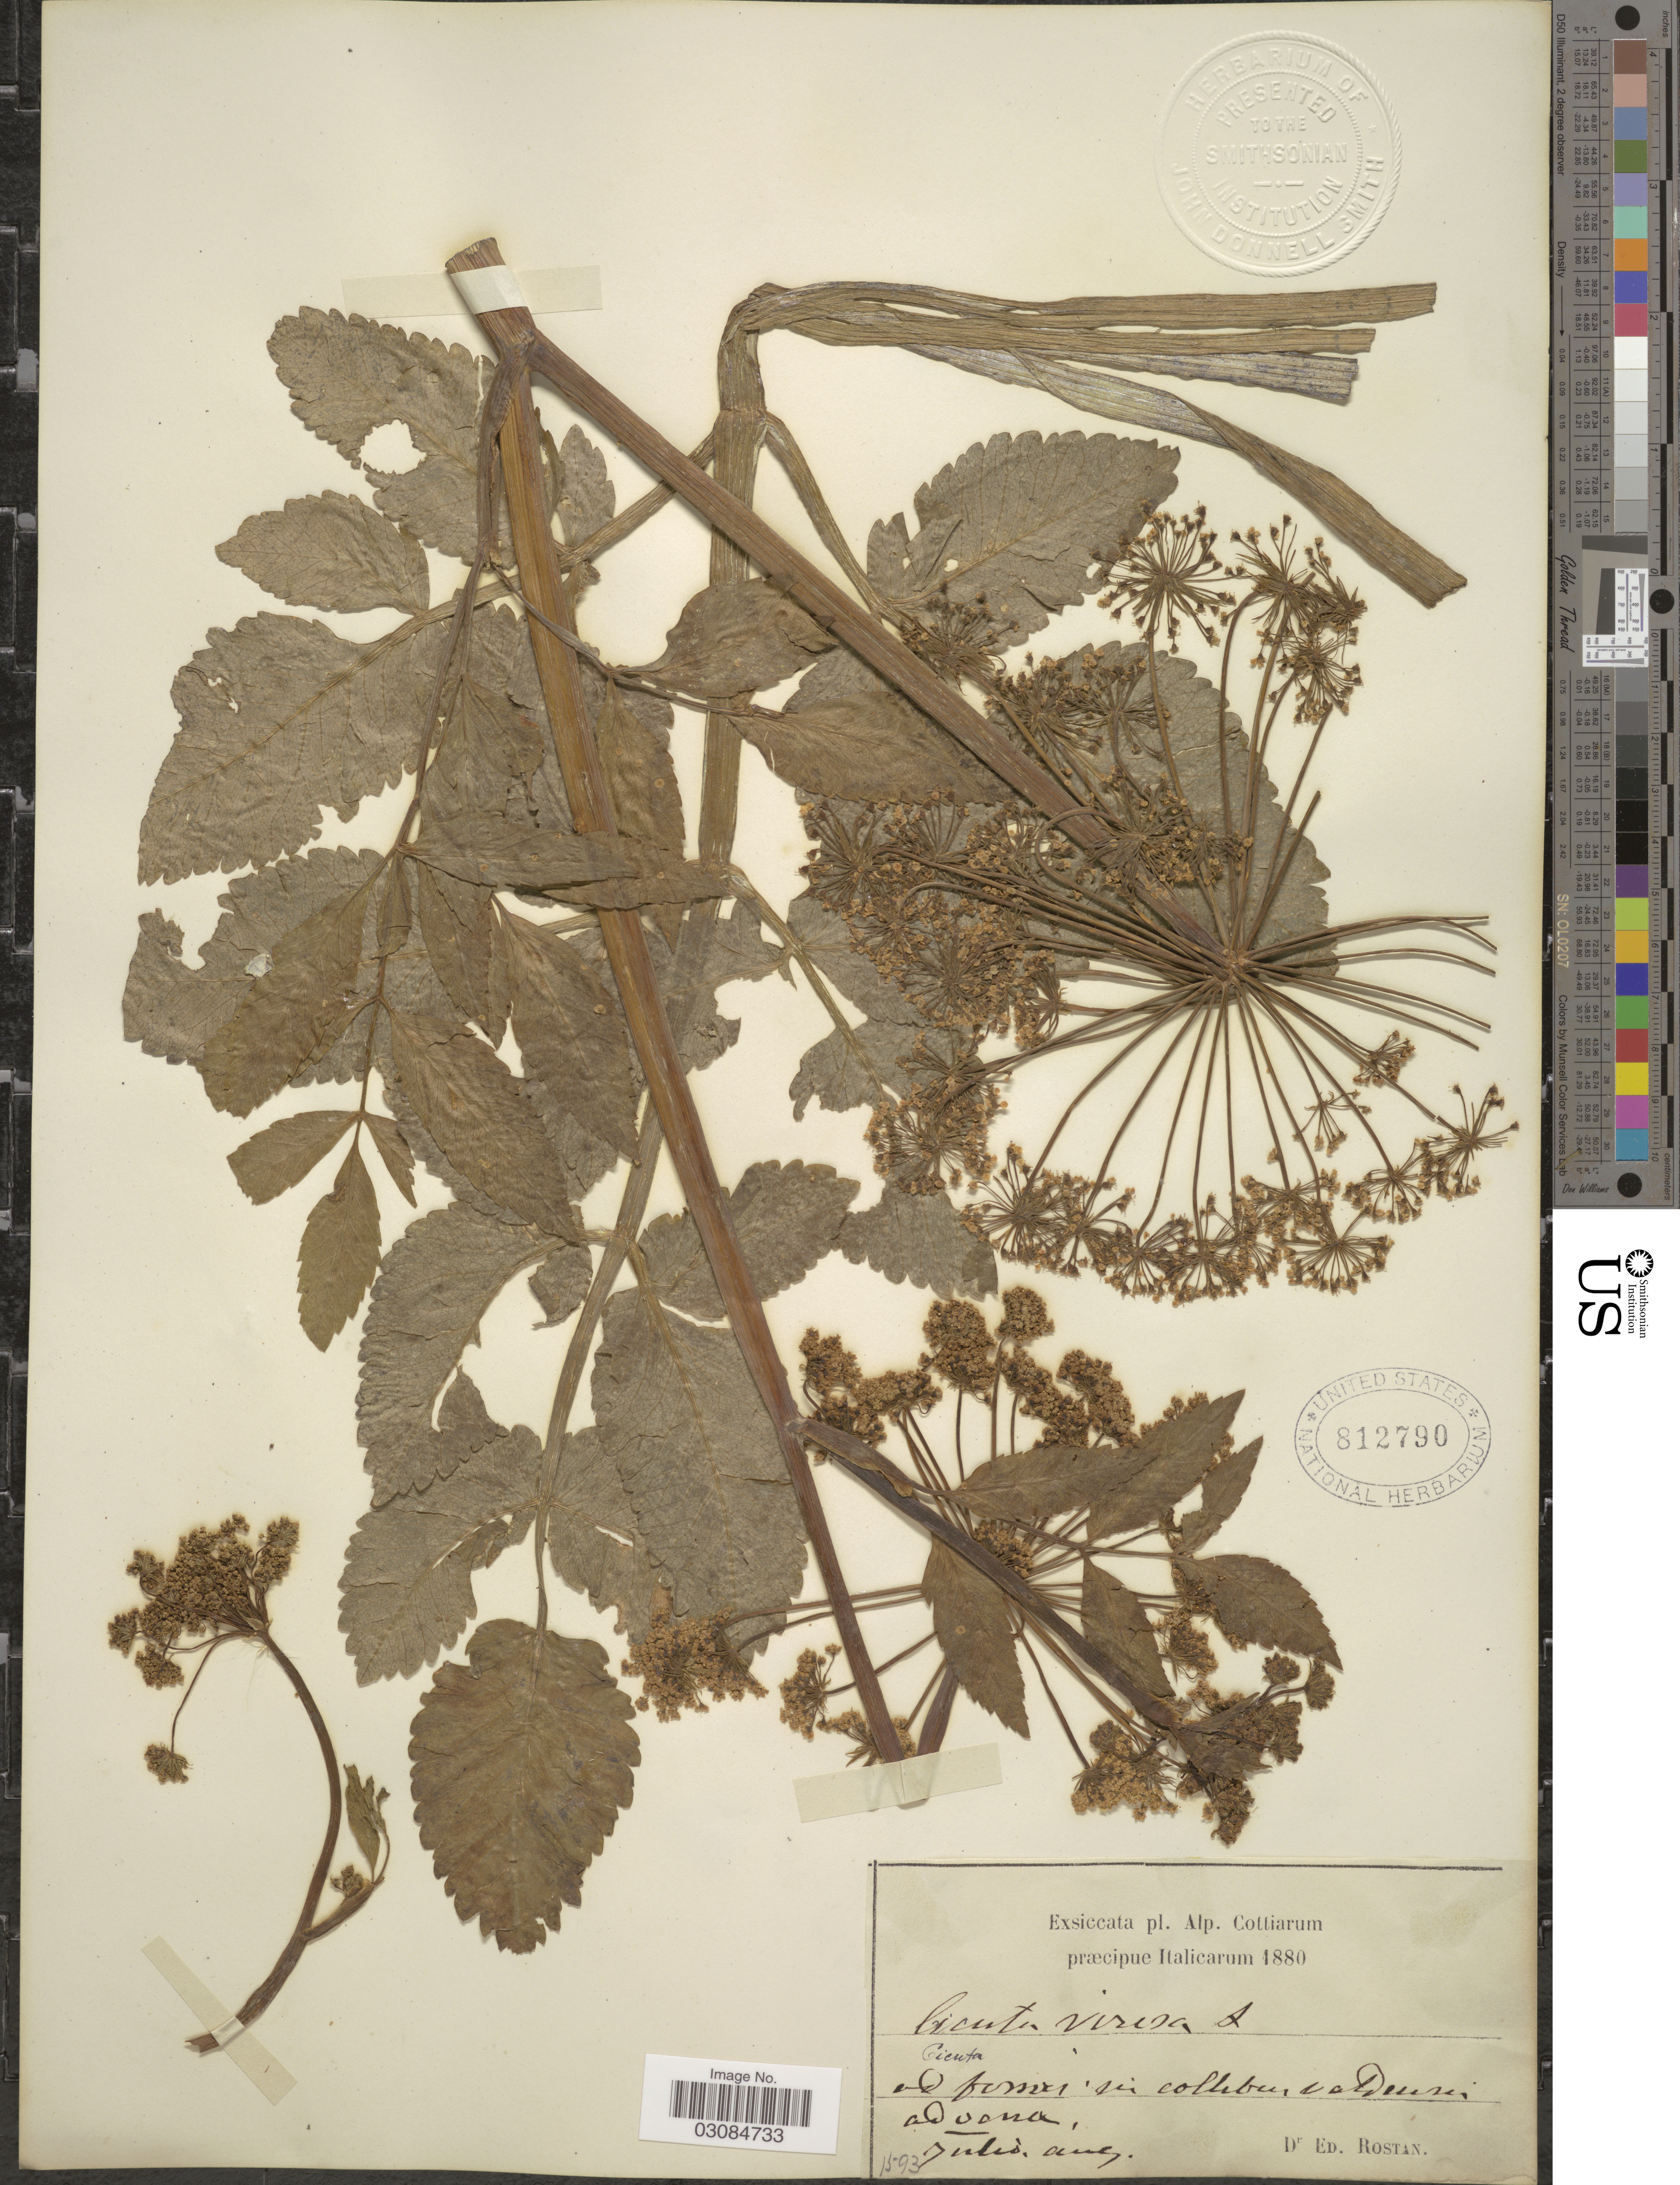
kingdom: Plantae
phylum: Tracheophyta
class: Magnoliopsida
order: Apiales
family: Apiaceae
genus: Cicuta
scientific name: Cicuta virosa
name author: L.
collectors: E. Rostan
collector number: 1593?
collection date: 1880-07/1880-08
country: Italy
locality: Alp. Cottiarum, ad fumis [interpreted] in collibus a [interpreted] Deusu [interpreted] ad vona [interpreted].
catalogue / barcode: US 812790